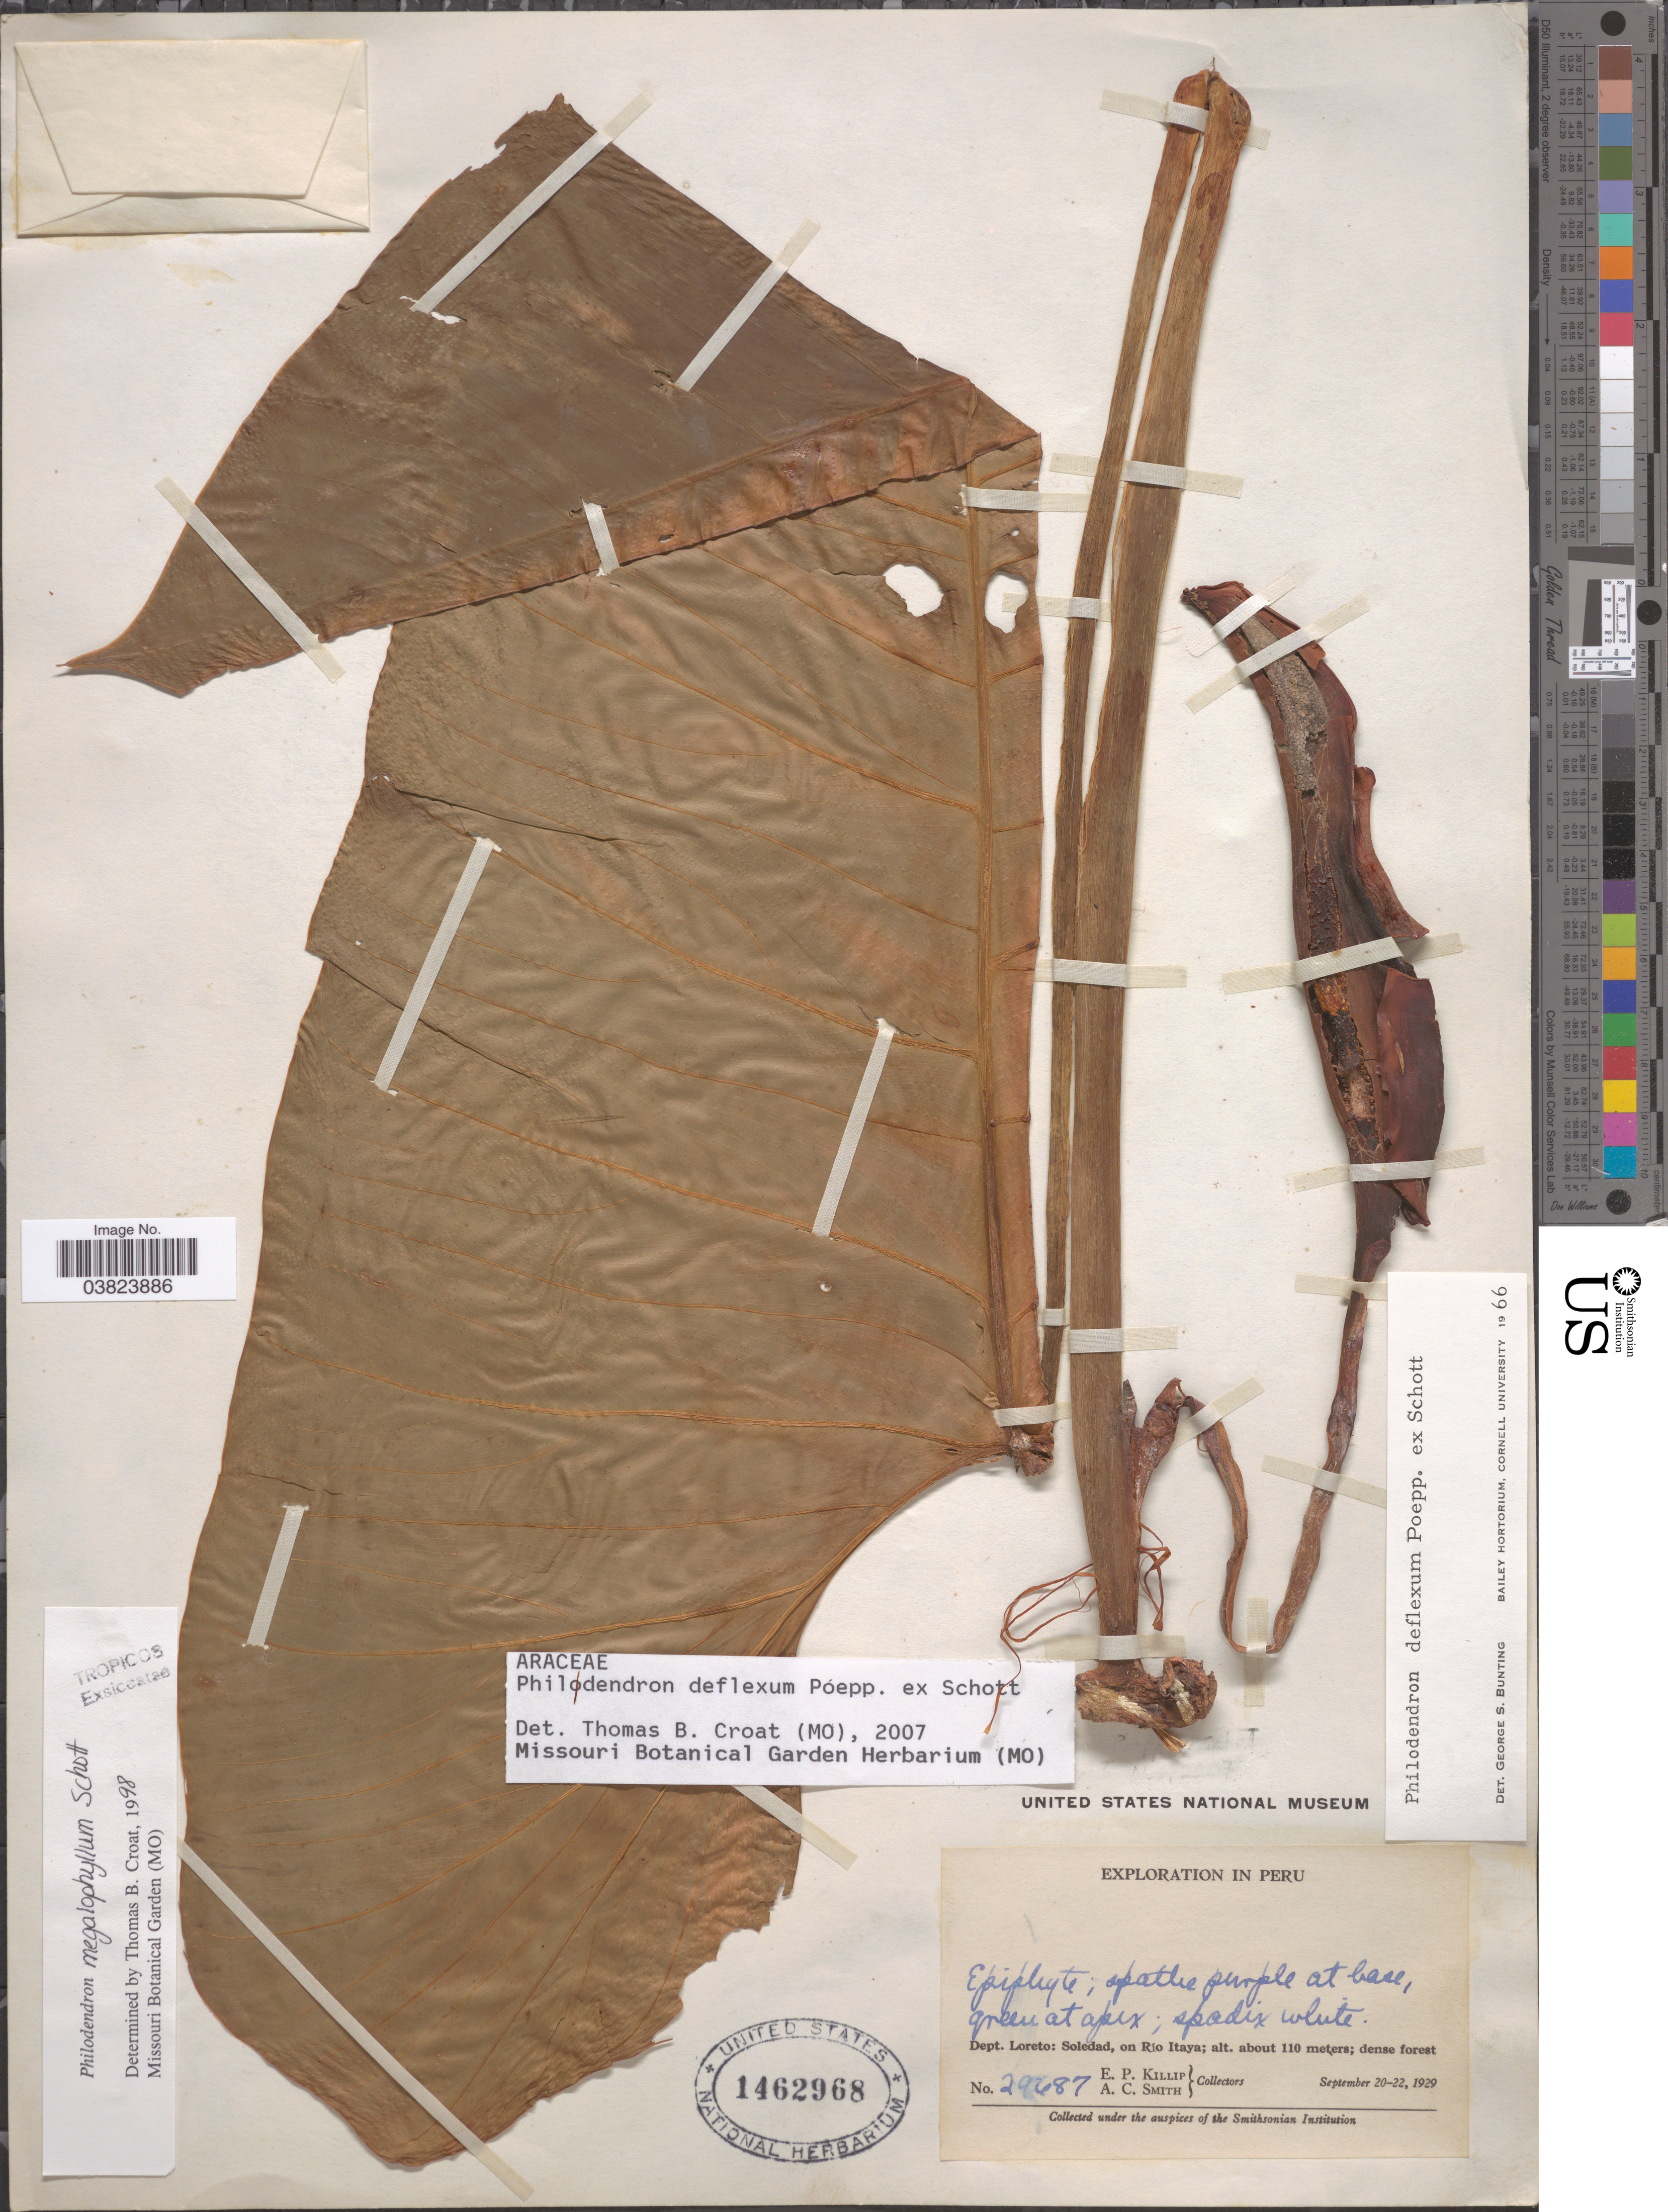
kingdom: Plantae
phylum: Tracheophyta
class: Liliopsida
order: Alismatales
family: Araceae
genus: Philodendron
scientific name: Philodendron deflexum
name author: Poepp. ex Schott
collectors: E. P. Killip & A. C. Smith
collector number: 29687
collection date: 1929-09-20/1929-09-22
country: Peru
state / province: Loreto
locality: Dept. Loreto: Soledad, on Río Itaya.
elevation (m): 110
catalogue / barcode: US 1462968